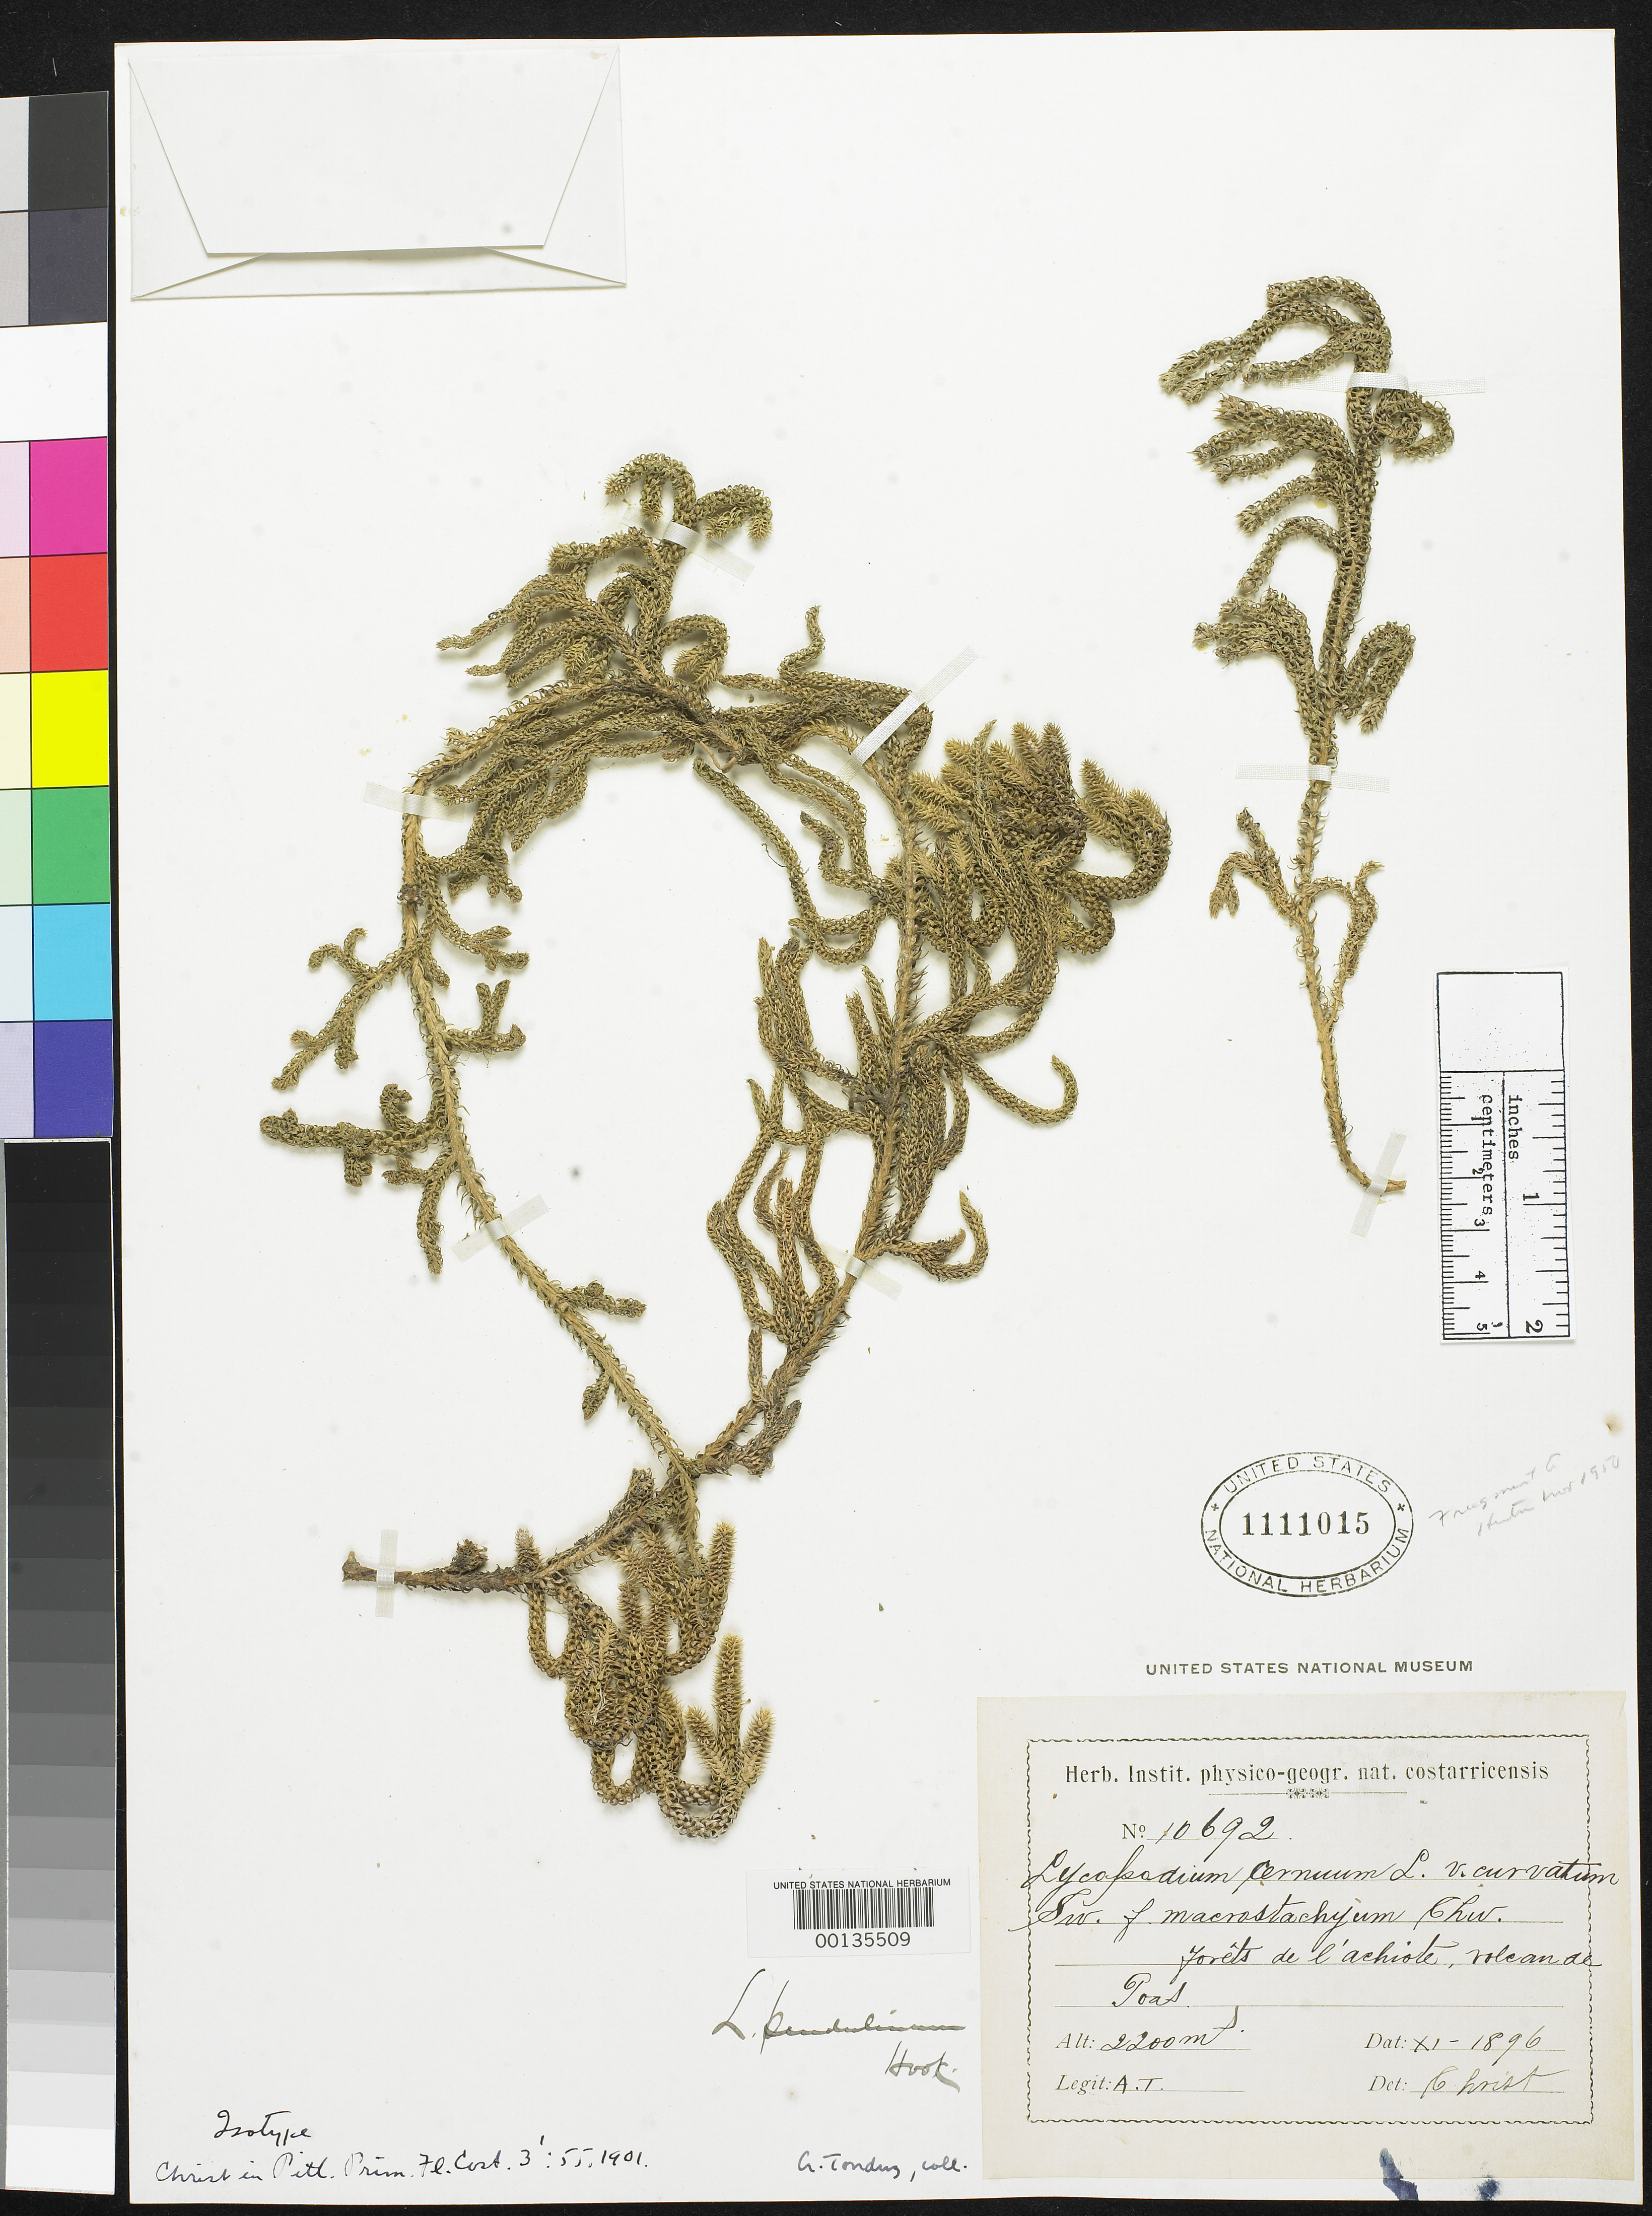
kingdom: Plantae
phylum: Tracheophyta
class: Lycopodiopsida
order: Lycopodiales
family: Lycopodiaceae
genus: Lycopodium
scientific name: Lycopodium cernuum f. macrostachyum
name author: Christ in Pittier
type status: Isotype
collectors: A. Tonduz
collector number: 10692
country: Costa Rica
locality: Volcan de Poás, forets de l'Archiote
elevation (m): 2200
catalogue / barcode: US 1111015